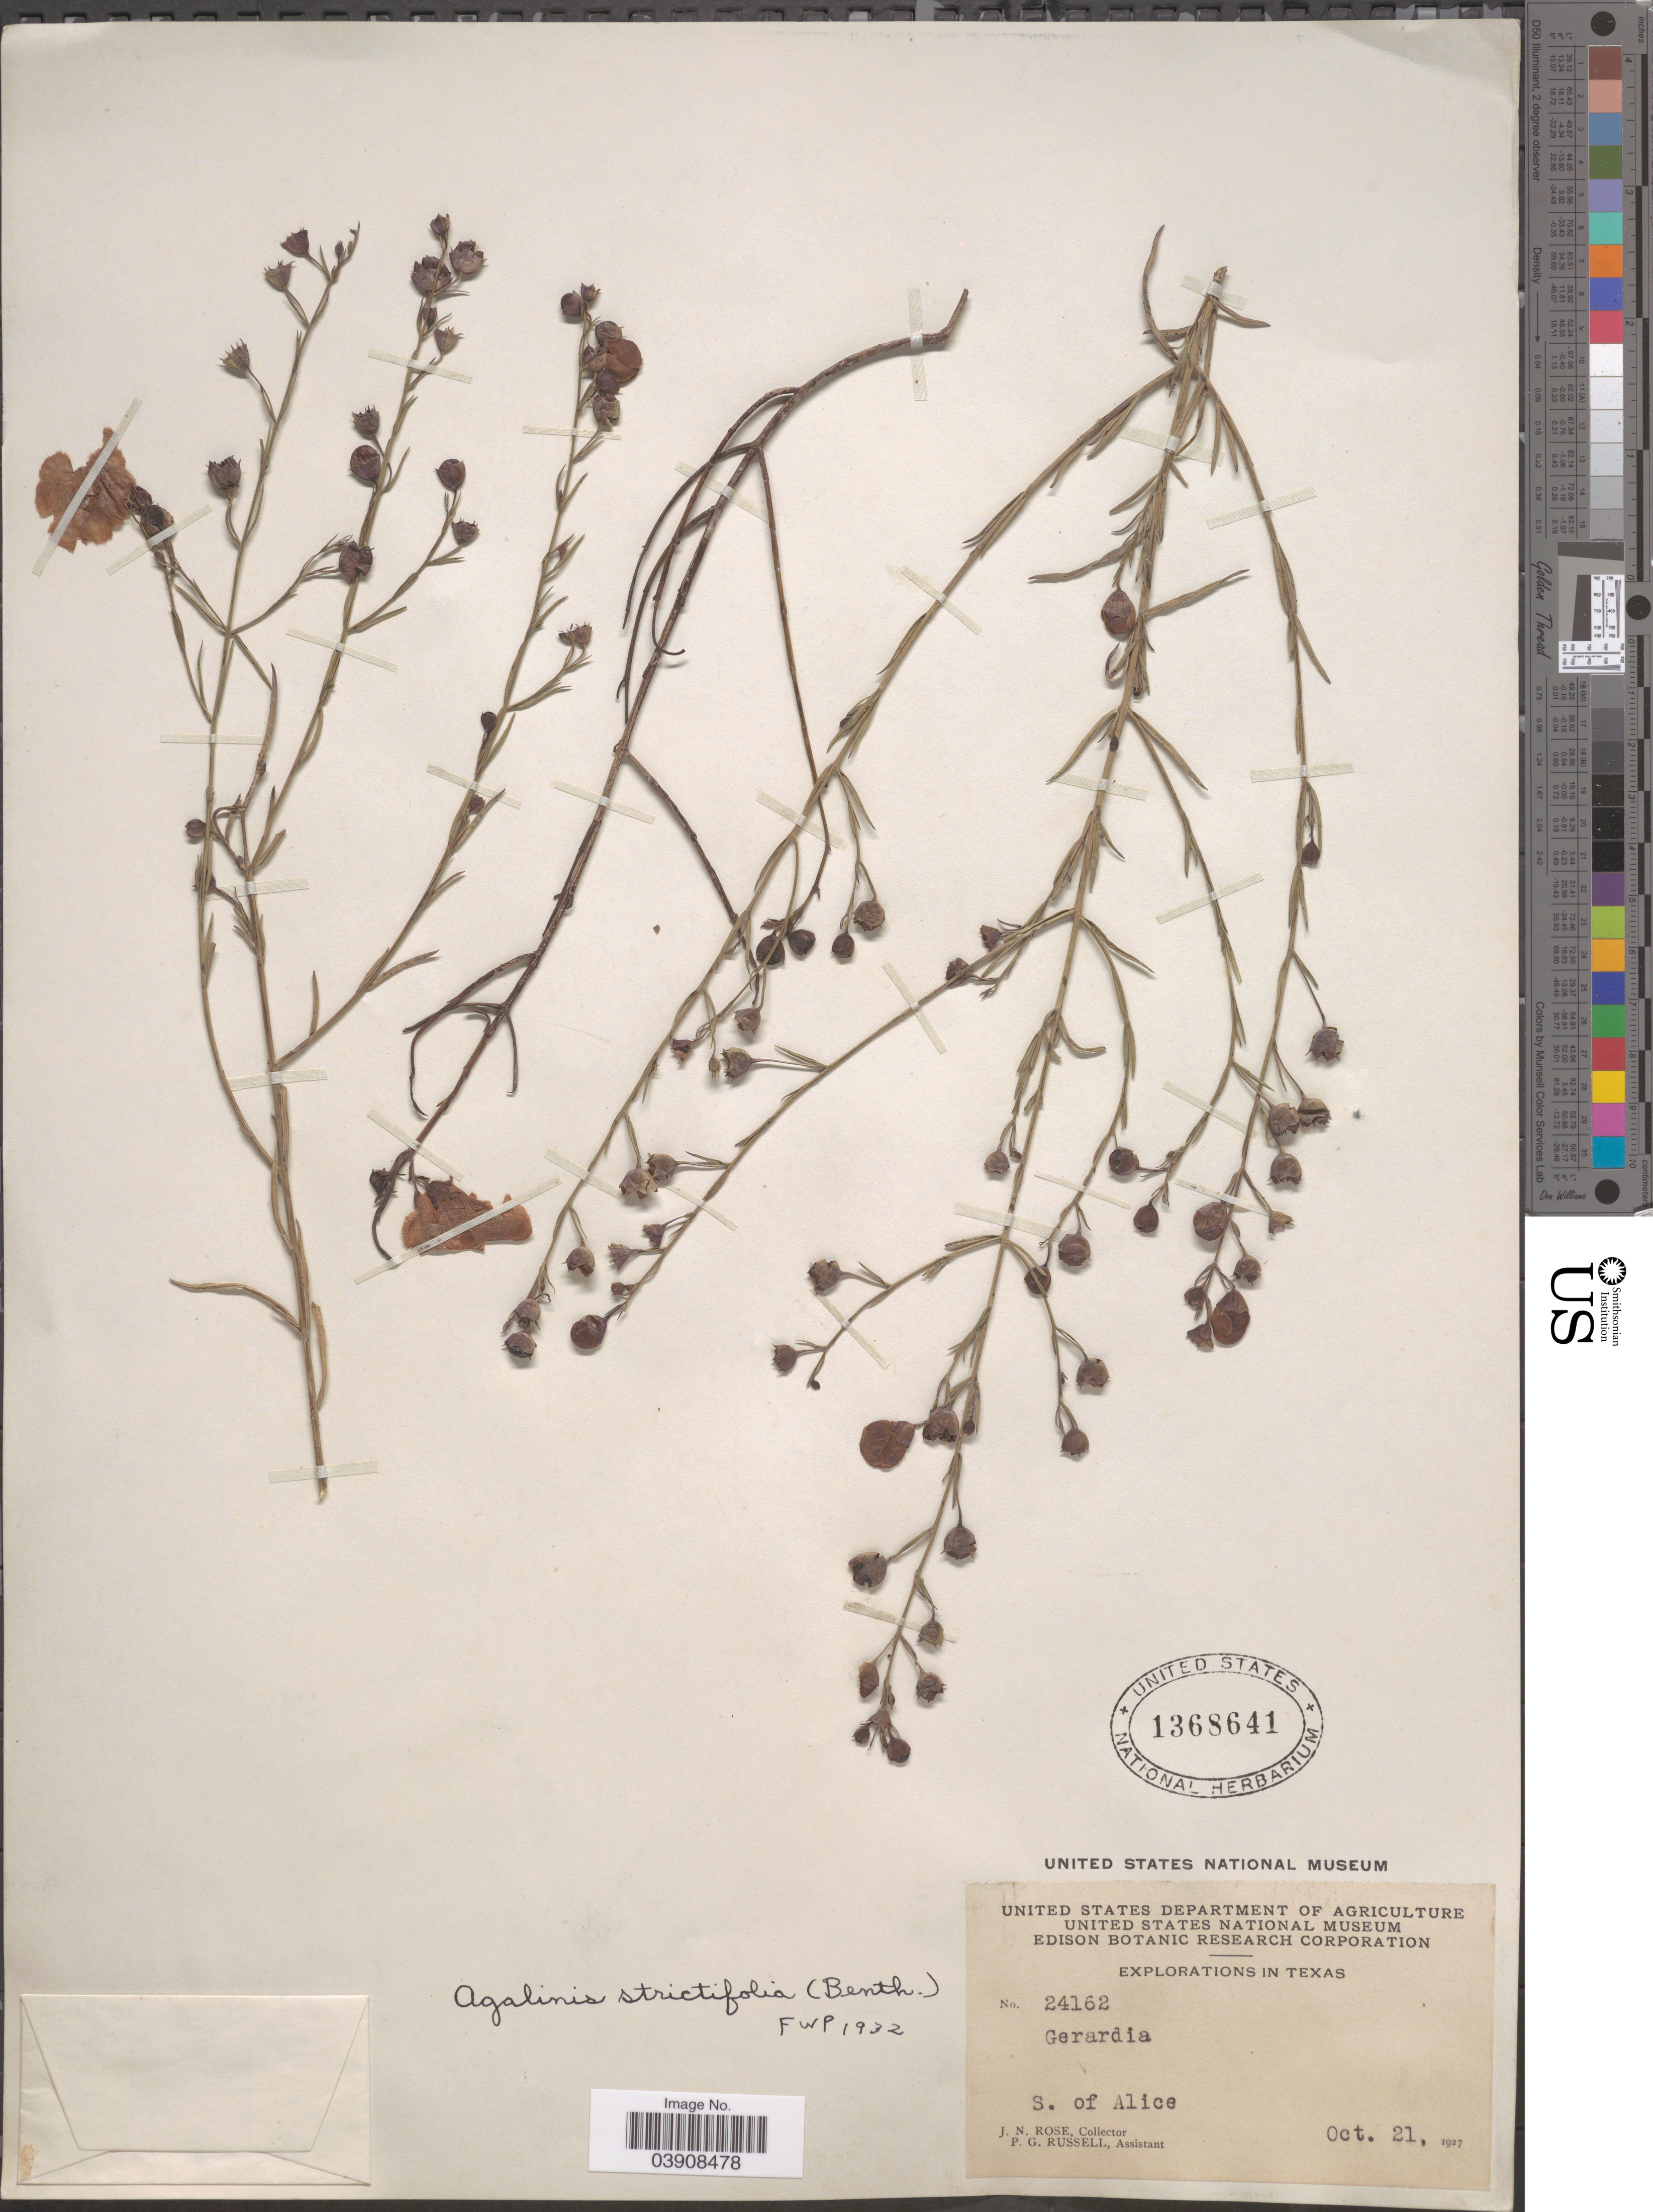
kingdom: Plantae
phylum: Tracheophyta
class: Magnoliopsida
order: Lamiales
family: Orobanchaceae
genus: Agalinis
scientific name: Agalinis strictifolia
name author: (Benth.) Pennell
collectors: J. N. Rose & P. G. Russell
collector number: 24162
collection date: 1927-10-21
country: United States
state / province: Texas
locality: S. of Alice.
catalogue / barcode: US 1368641